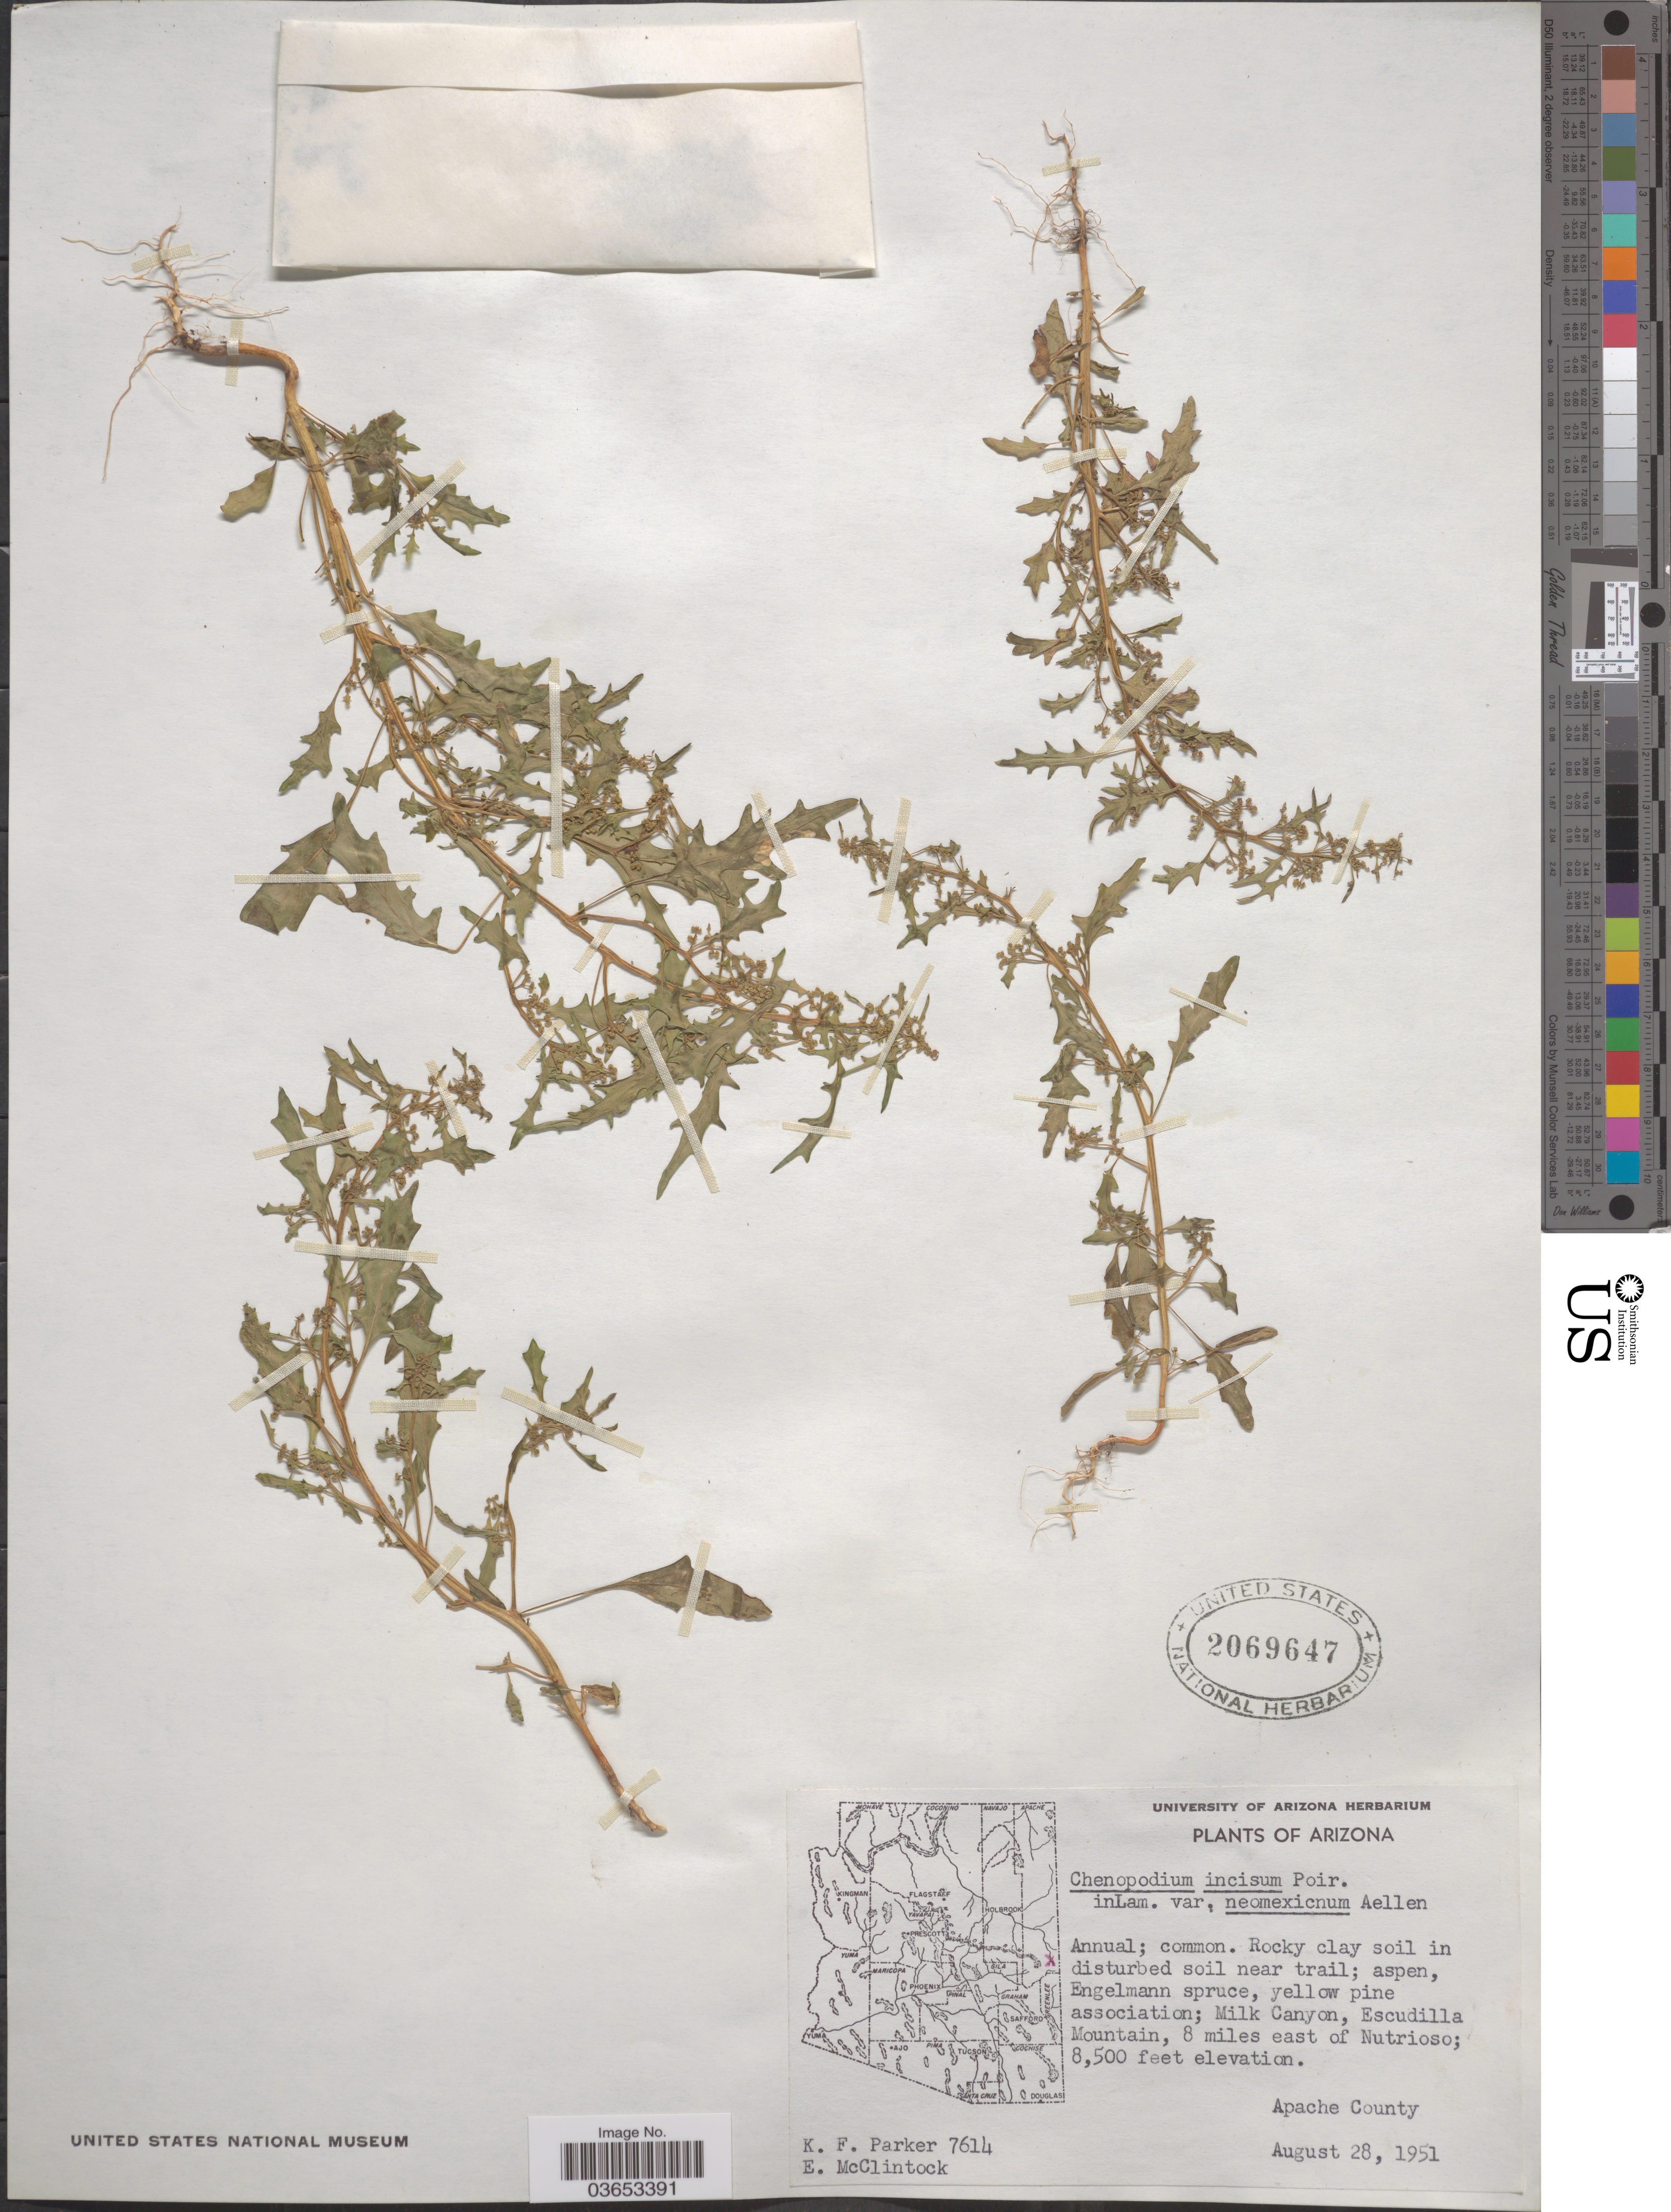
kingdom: Plantae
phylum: Tracheophyta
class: Magnoliopsida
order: Caryophyllales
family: Amaranthaceae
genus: Chenopodium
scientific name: Chenopodium incisum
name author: Poir.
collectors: K. F. Parker & E. McClintock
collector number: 7614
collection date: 1951-08-28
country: United States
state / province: Arizona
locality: Milk Canyon, Escudilla Mountain, 8 miles east of Nutrioso. Apache County.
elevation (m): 2591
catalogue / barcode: US 2069647